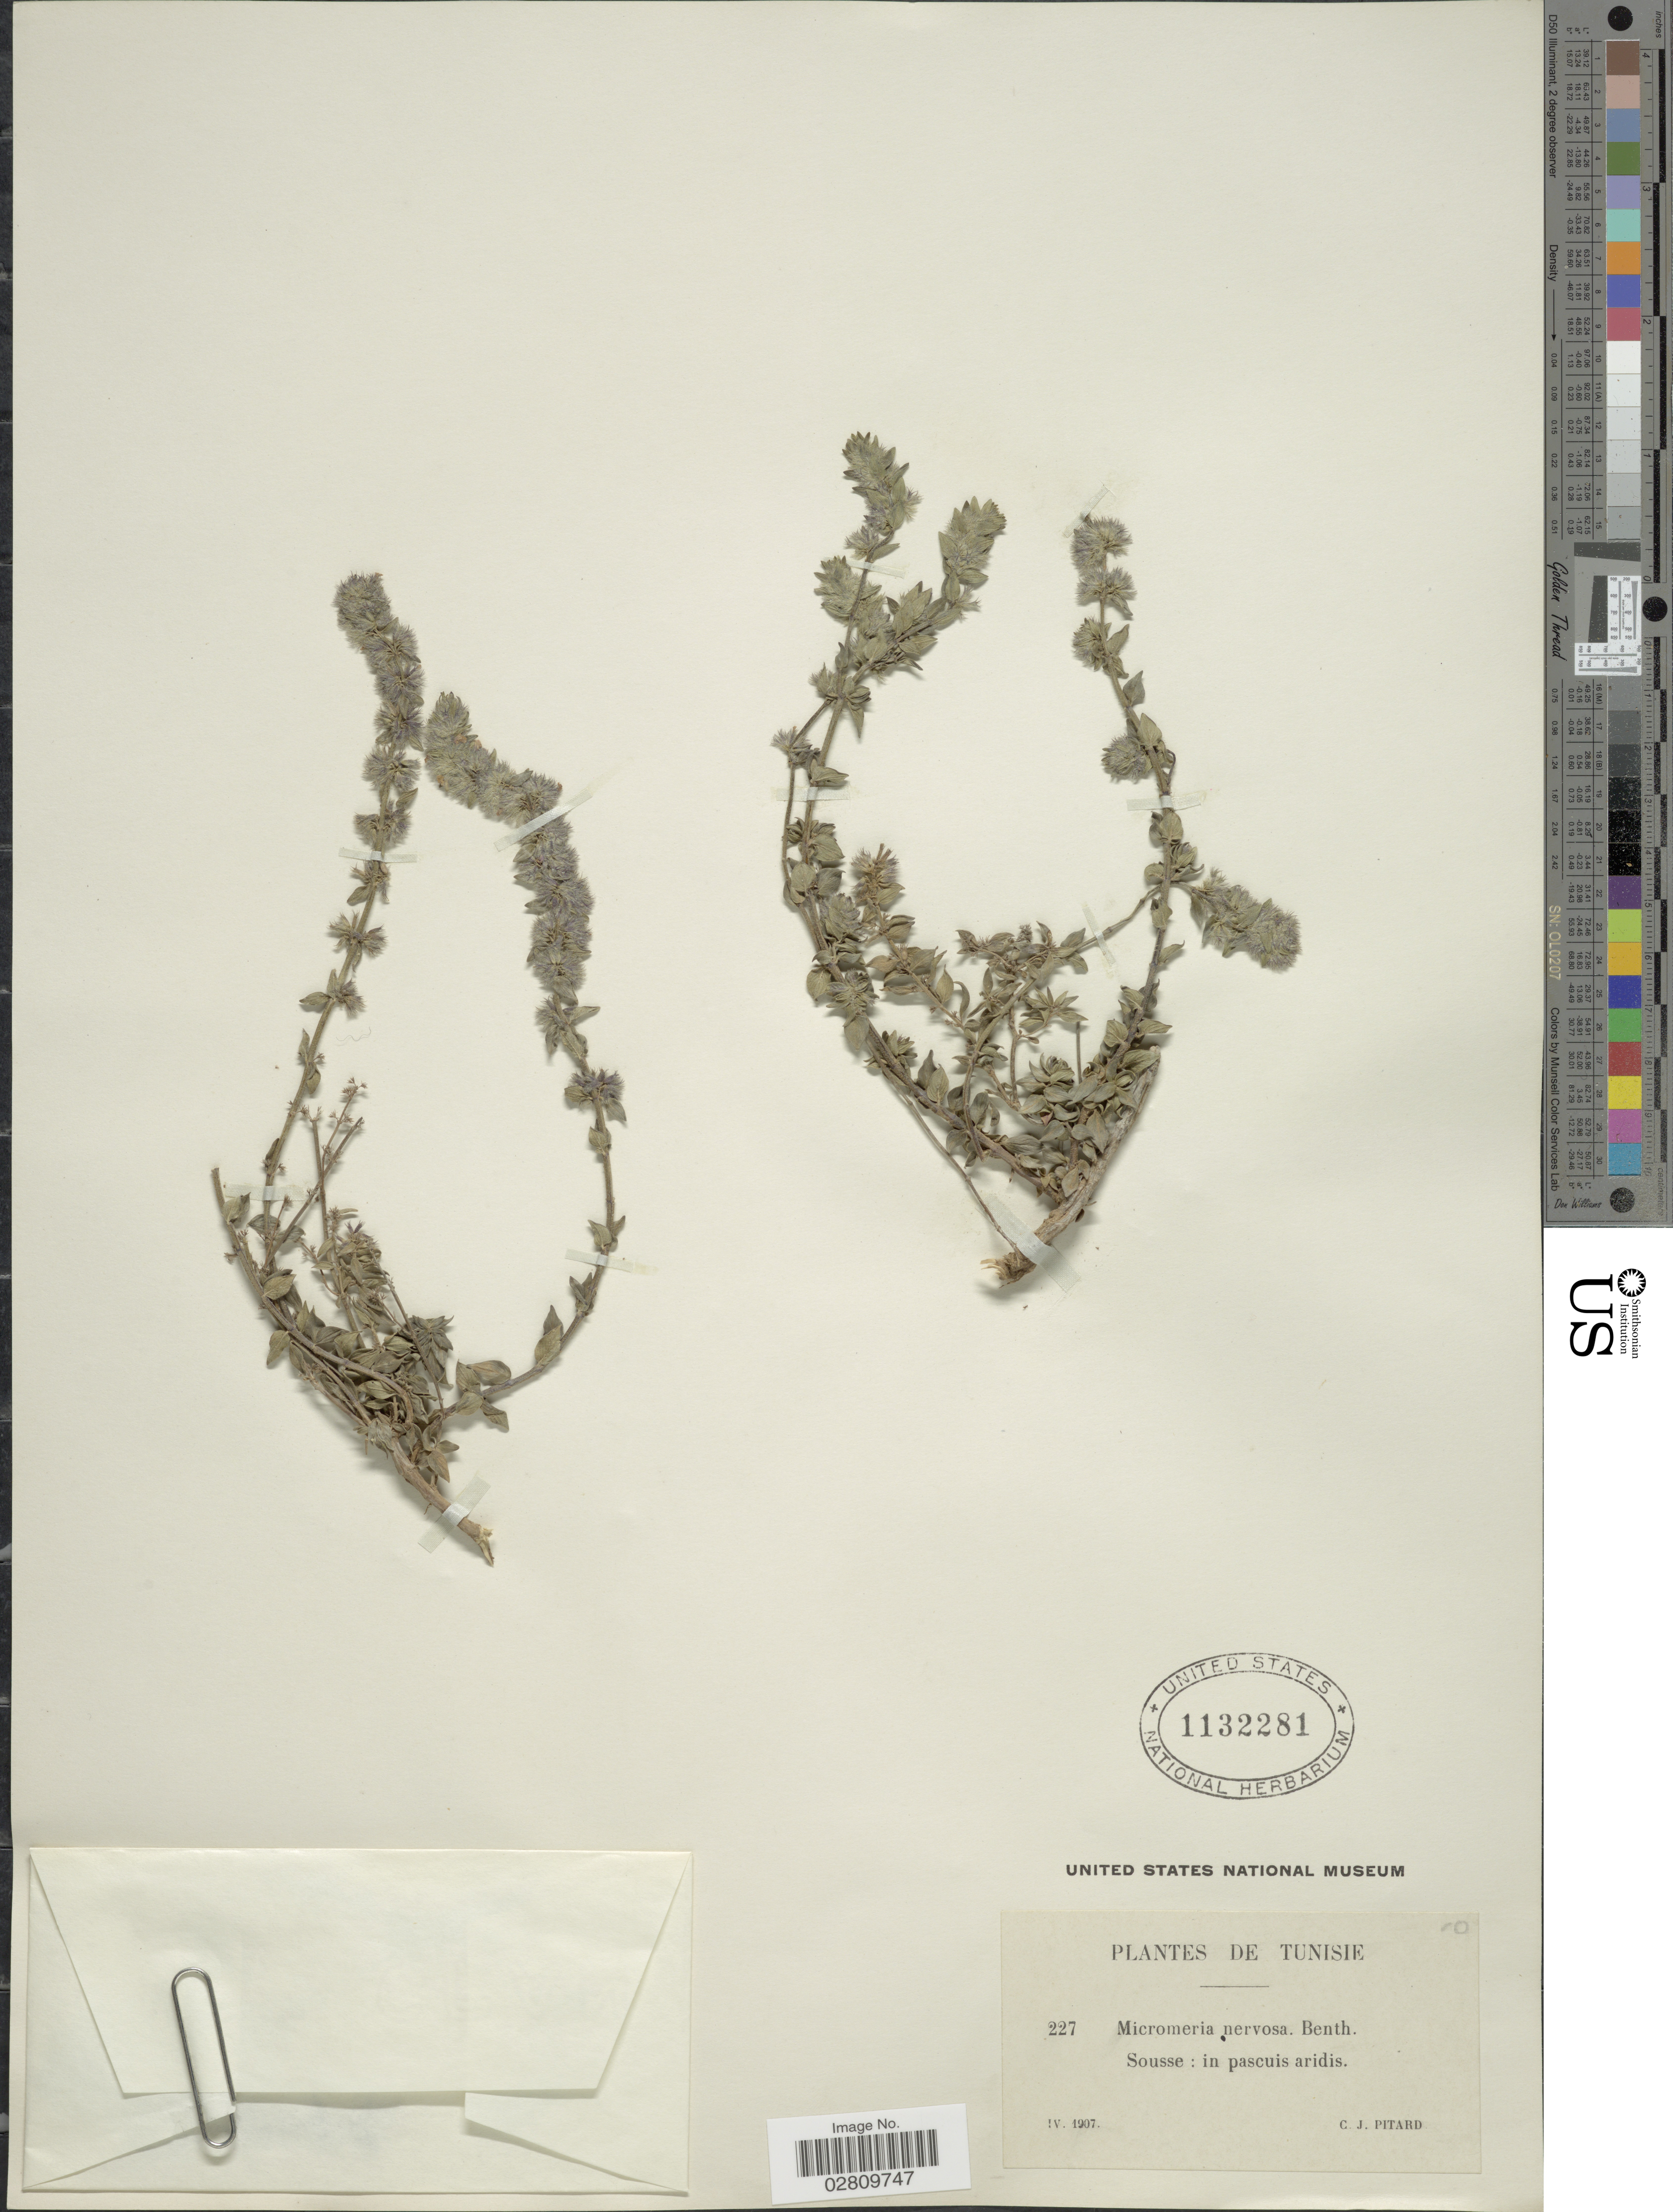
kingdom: Plantae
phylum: Tracheophyta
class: Magnoliopsida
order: Lamiales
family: Lamiaceae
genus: Micromeria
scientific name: Micromeria nervosa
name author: (Desf.) Benth.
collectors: C. Pitard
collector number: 227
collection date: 1907-04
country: Tunisia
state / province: Sousse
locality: In pascuis aridis.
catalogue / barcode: US 1132281